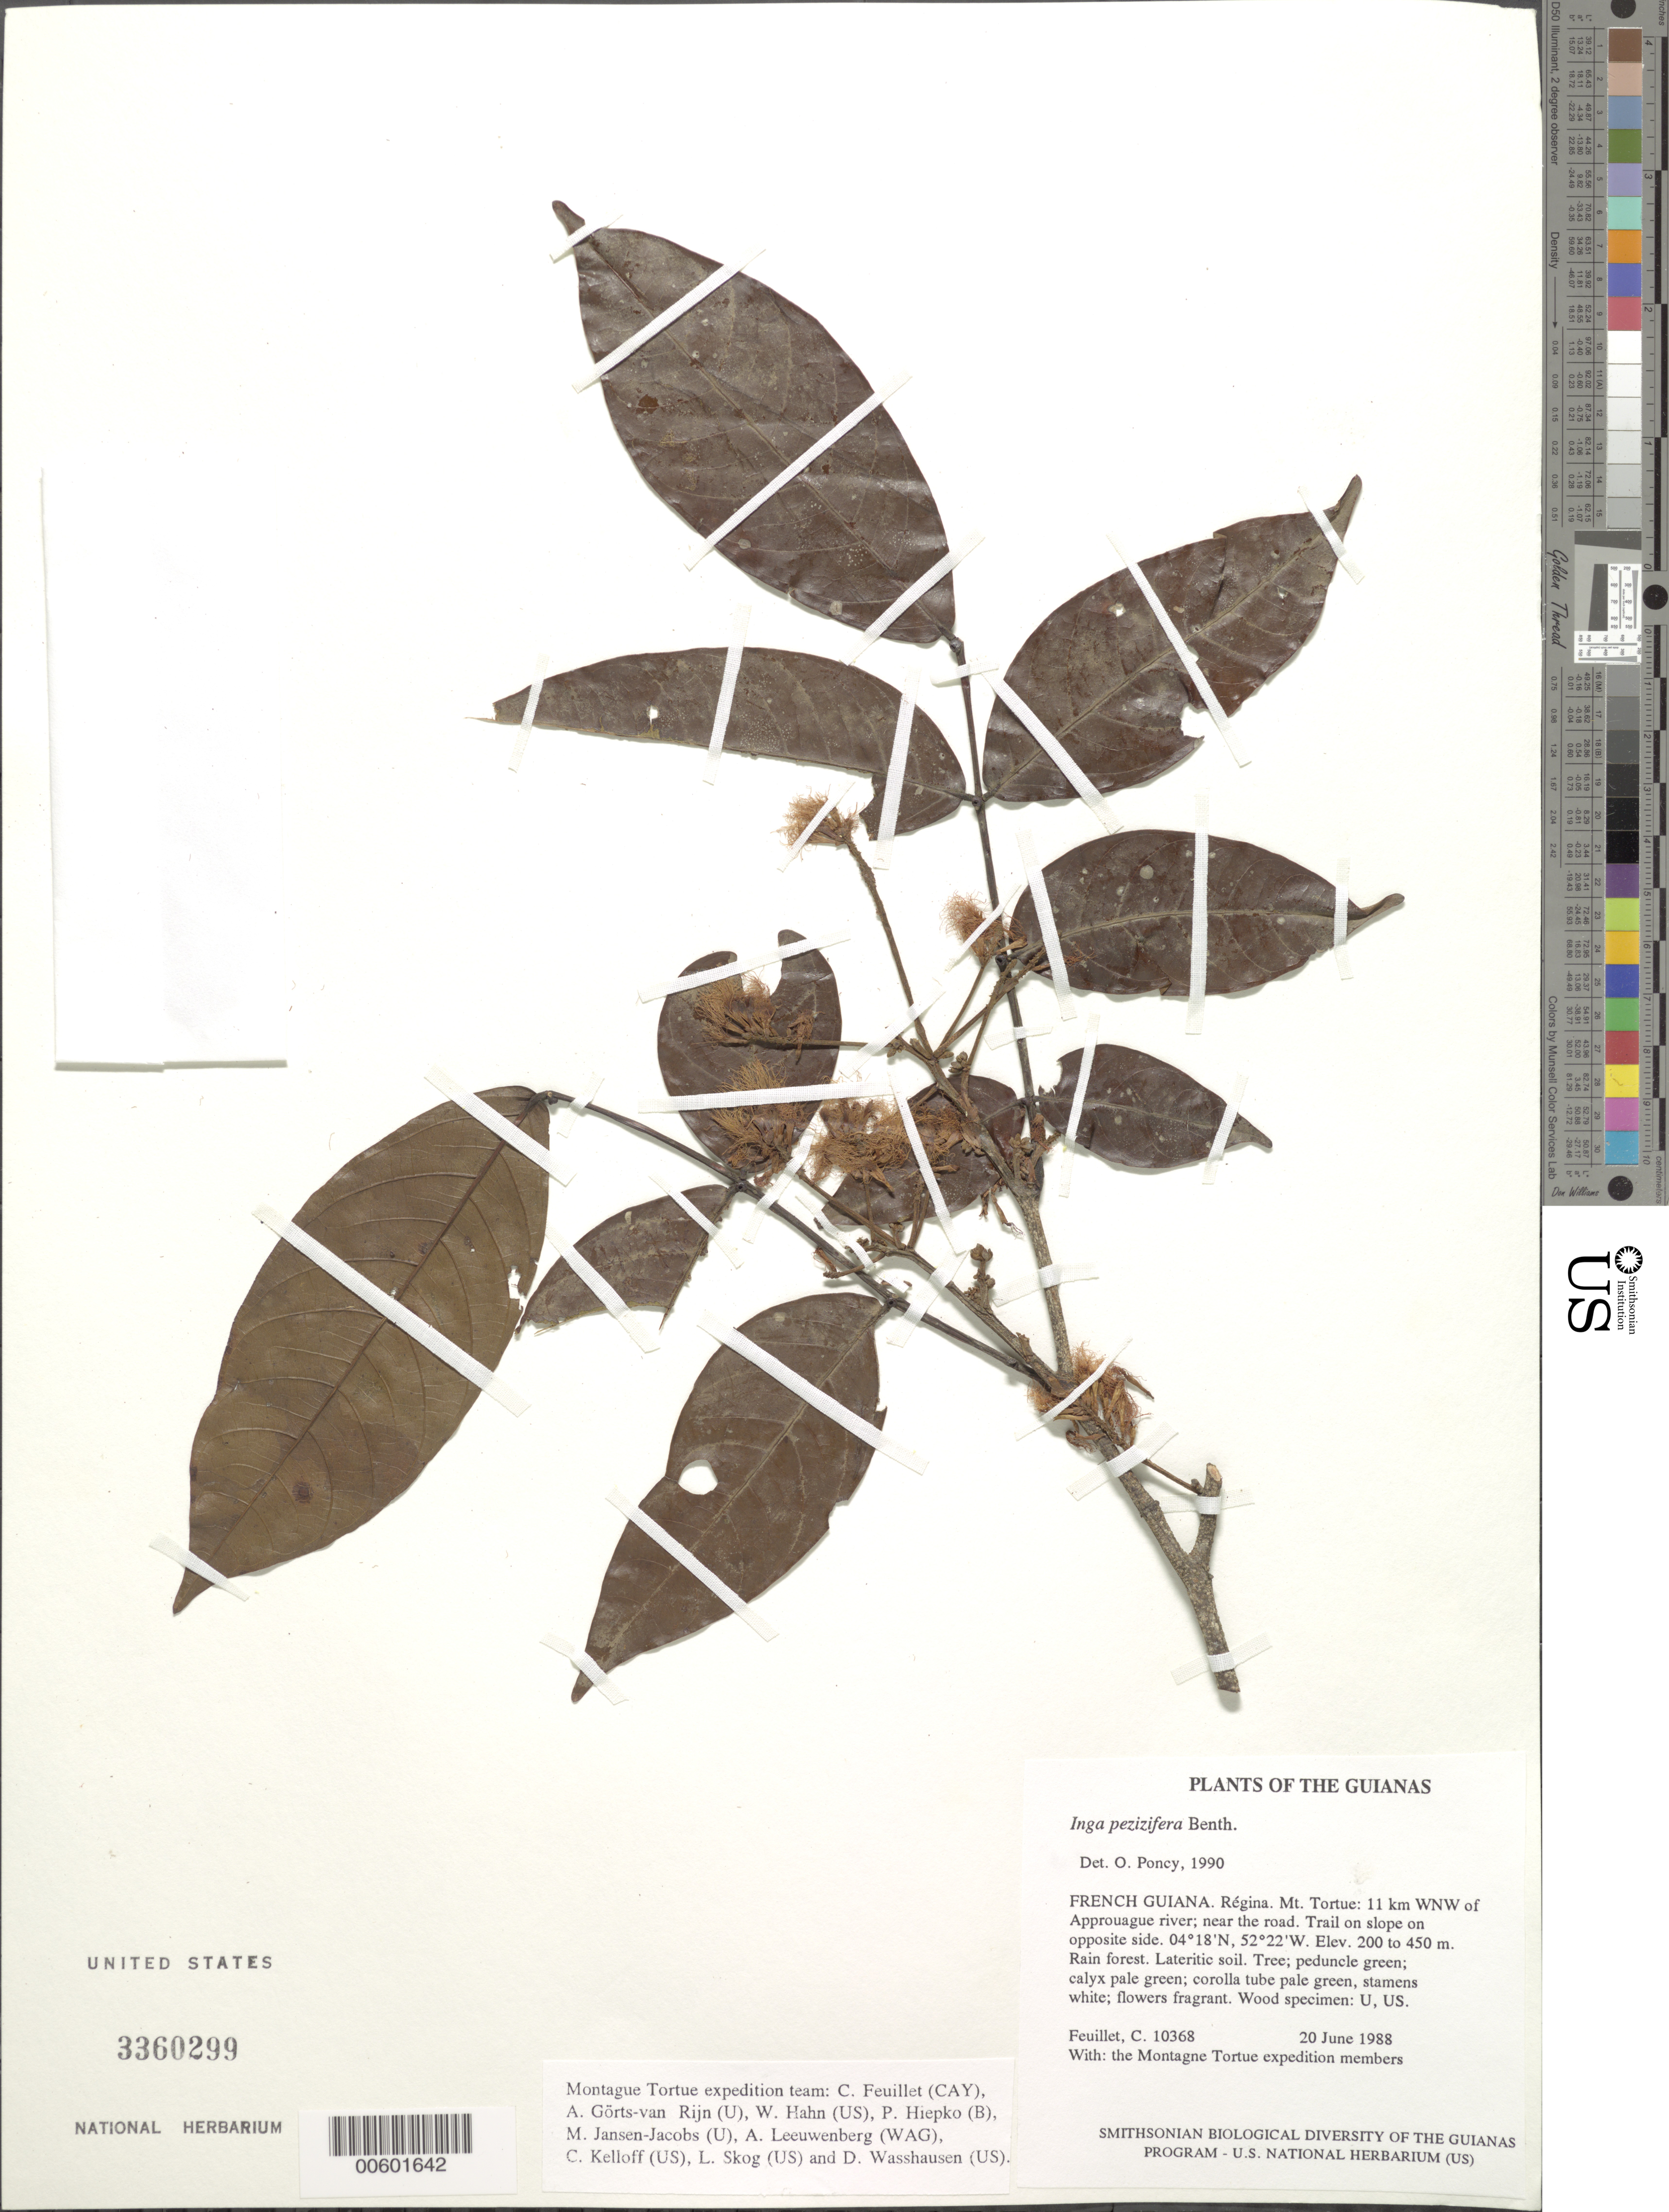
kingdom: Plantae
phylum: Tracheophyta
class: Magnoliopsida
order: Fabales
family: Fabaceae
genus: Inga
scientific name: Inga pezizifera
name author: Benth.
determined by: Poncy, O.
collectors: C. Feuillet & Montagne Torte Exped. members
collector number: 10368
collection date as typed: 20 June 1988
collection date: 1988-06-20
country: French Guiana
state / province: Cayenne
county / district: Regina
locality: Mt. Tortue: 11 km WNW of Approuague river; near the road. Trail on slope on opposite side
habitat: Rain forest. Lateritic soil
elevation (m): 200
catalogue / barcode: US 3360299